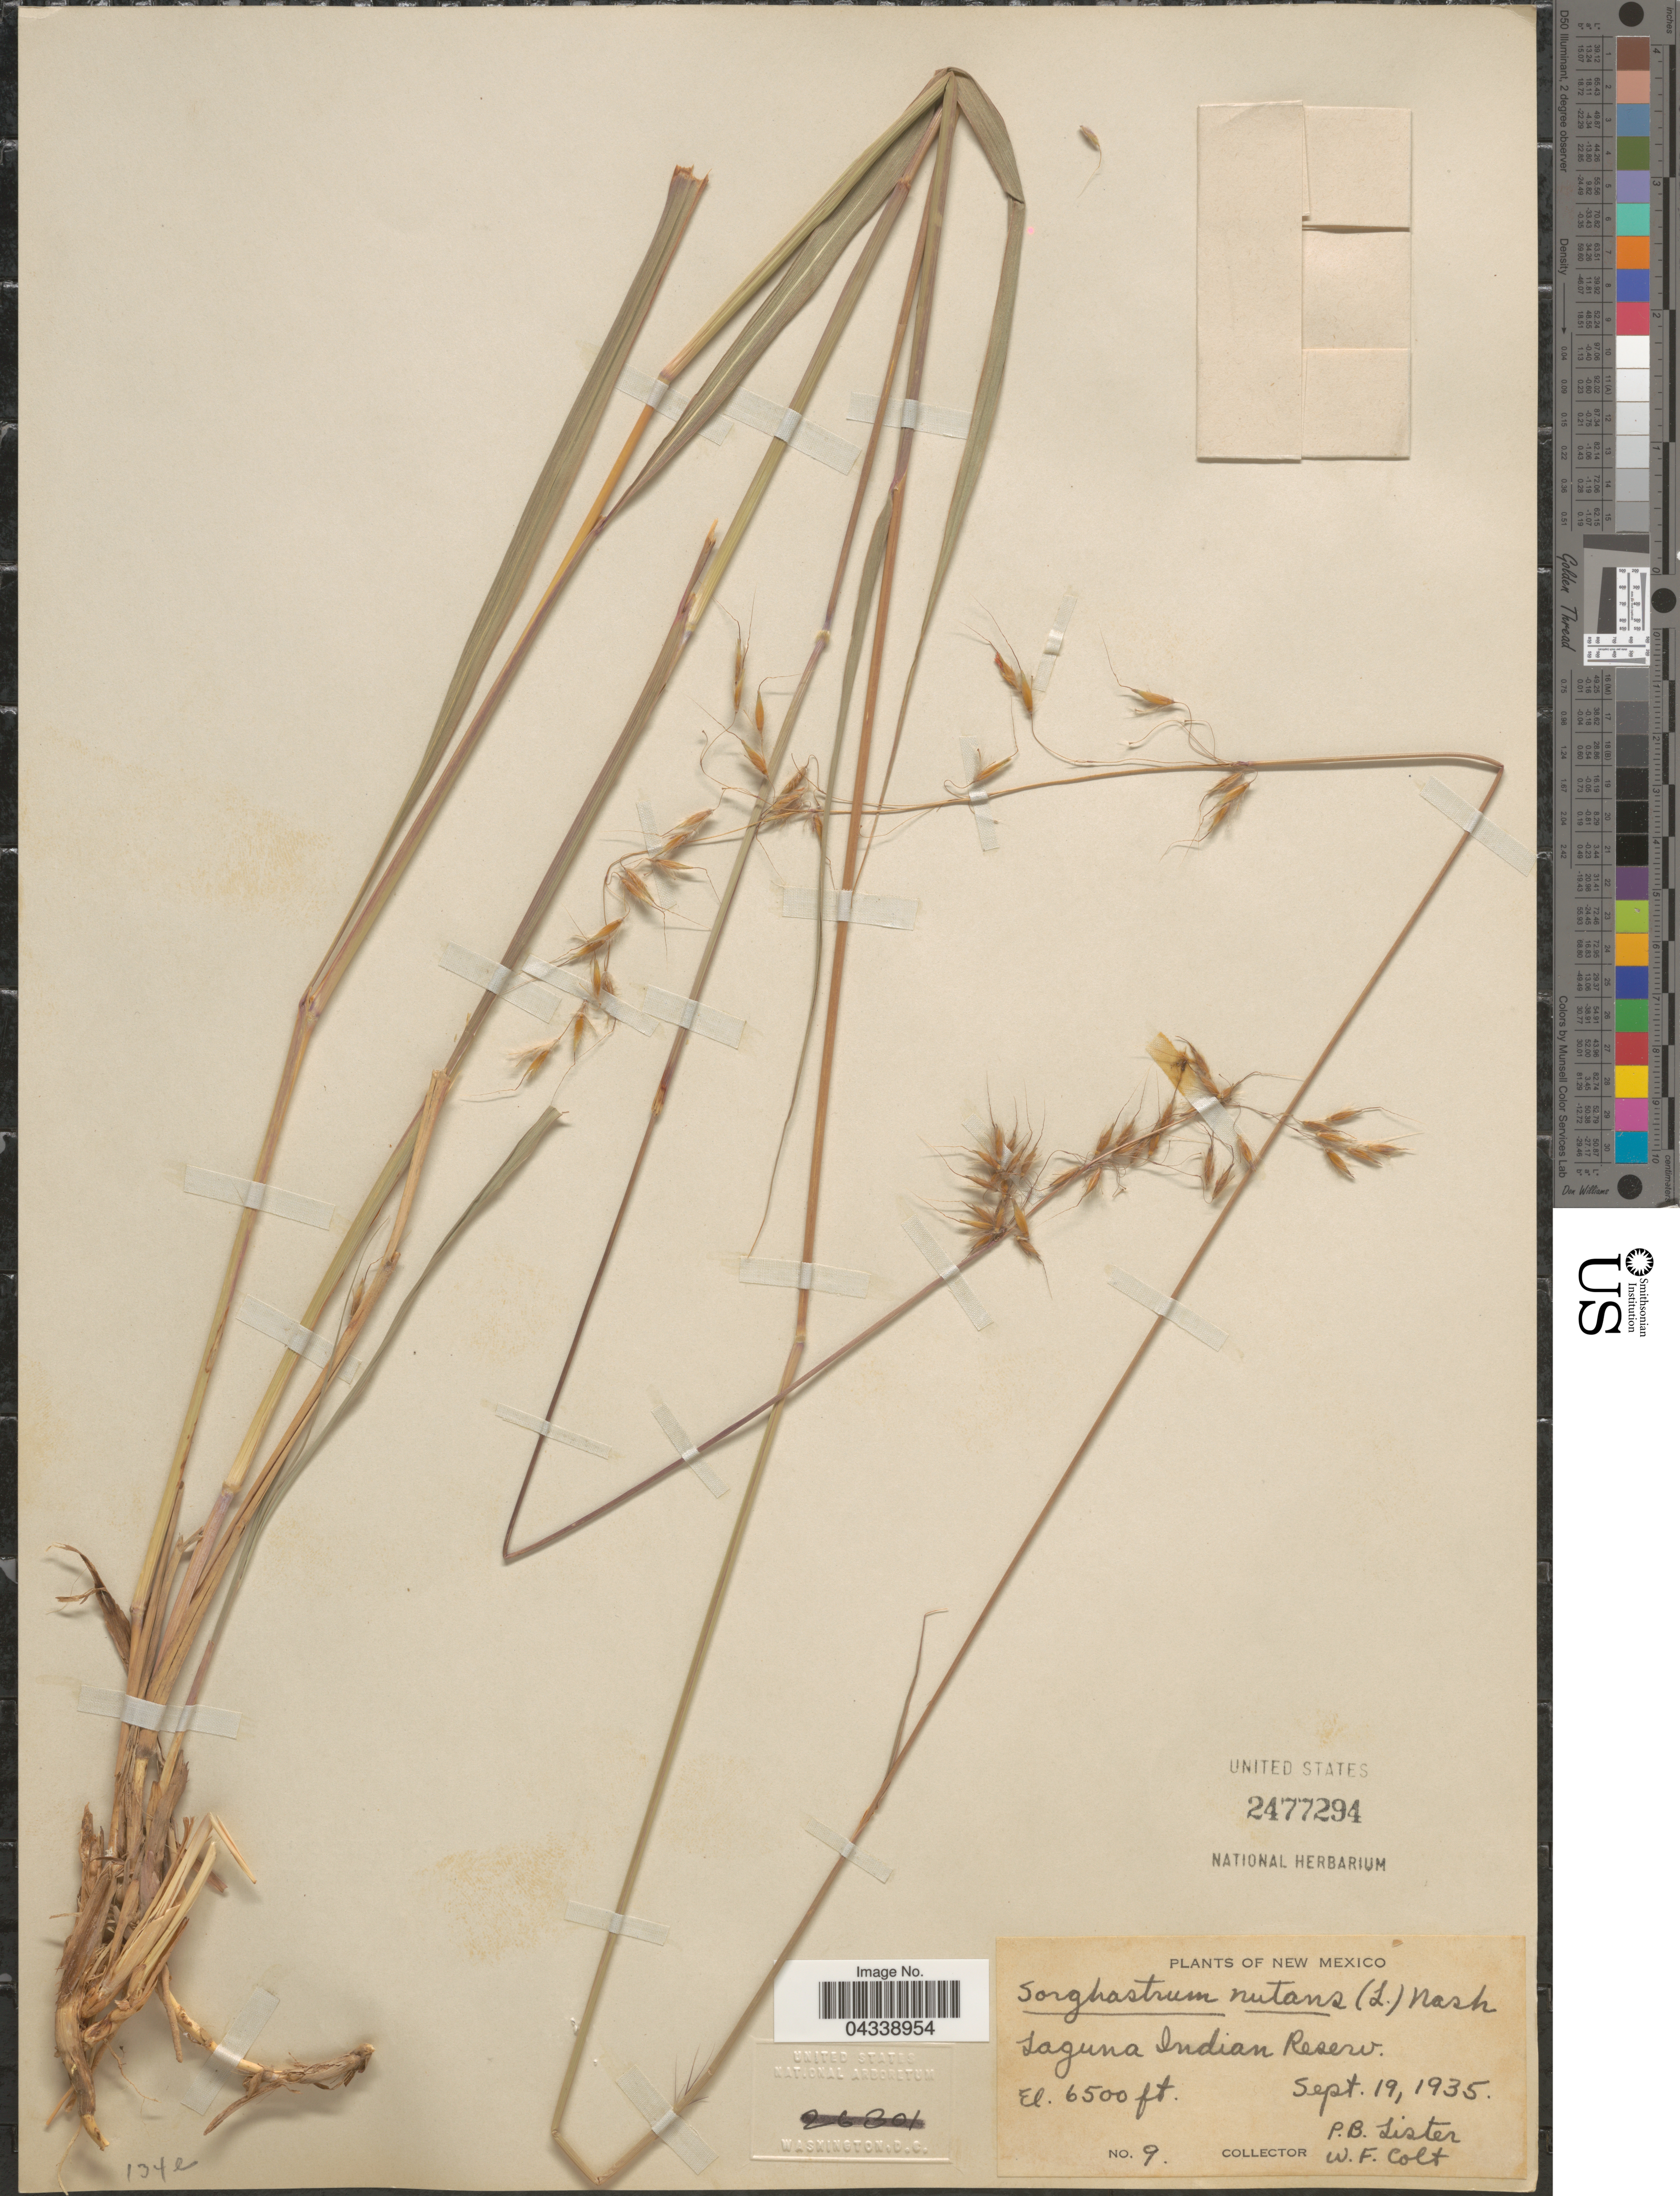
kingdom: Plantae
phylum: Tracheophyta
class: Liliopsida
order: Poales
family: Poaceae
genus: Sorghastrum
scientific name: Sorghastrum nutans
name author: (L.) Nash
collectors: P. Lister & W. Colt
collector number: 9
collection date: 1935-09-19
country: United States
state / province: New Mexico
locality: Laguna Indian Reserv.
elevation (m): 1981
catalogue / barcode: US 2477294